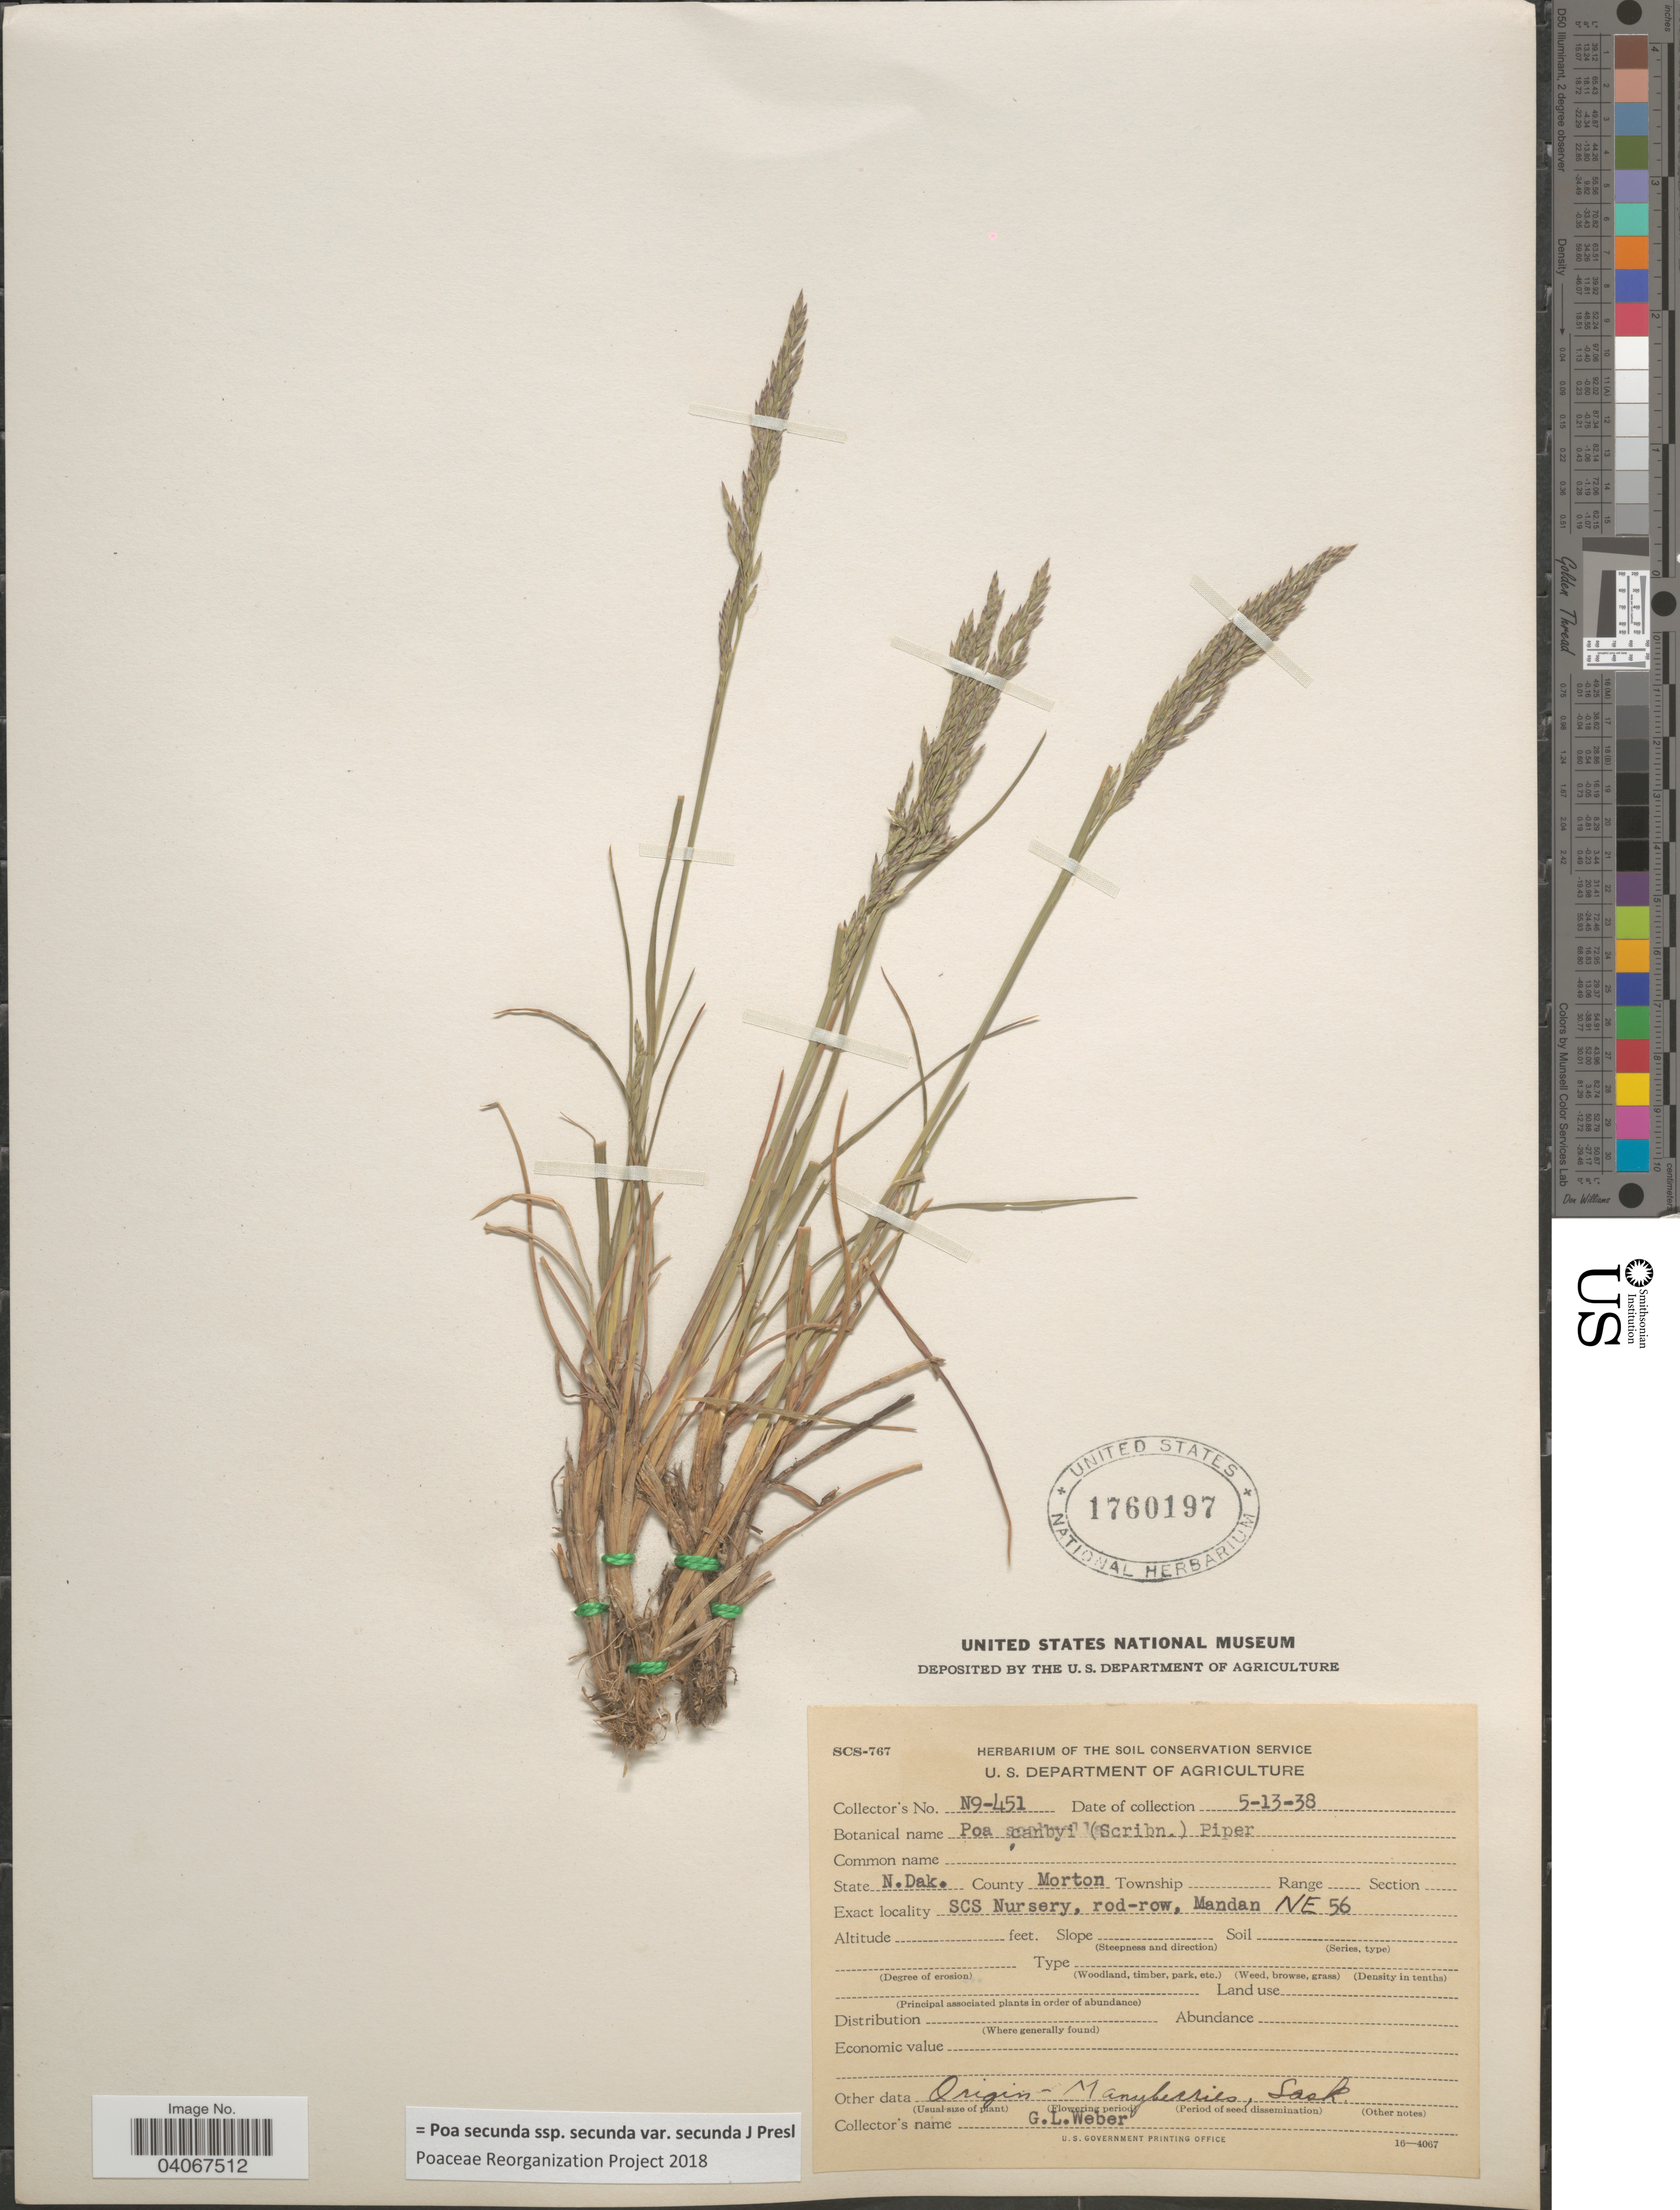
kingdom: Plantae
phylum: Tracheophyta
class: Liliopsida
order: Poales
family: Poaceae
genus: Poa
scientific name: Poa secunda subsp. secunda var. secunda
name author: J. Presl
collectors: G. Weber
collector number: N9-451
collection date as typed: Transcribed d/m/y: 13/5/38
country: United States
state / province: North Dakota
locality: County Morton. SCS Nursery, rod-row, Mandan - NE 56.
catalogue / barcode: US 1760197